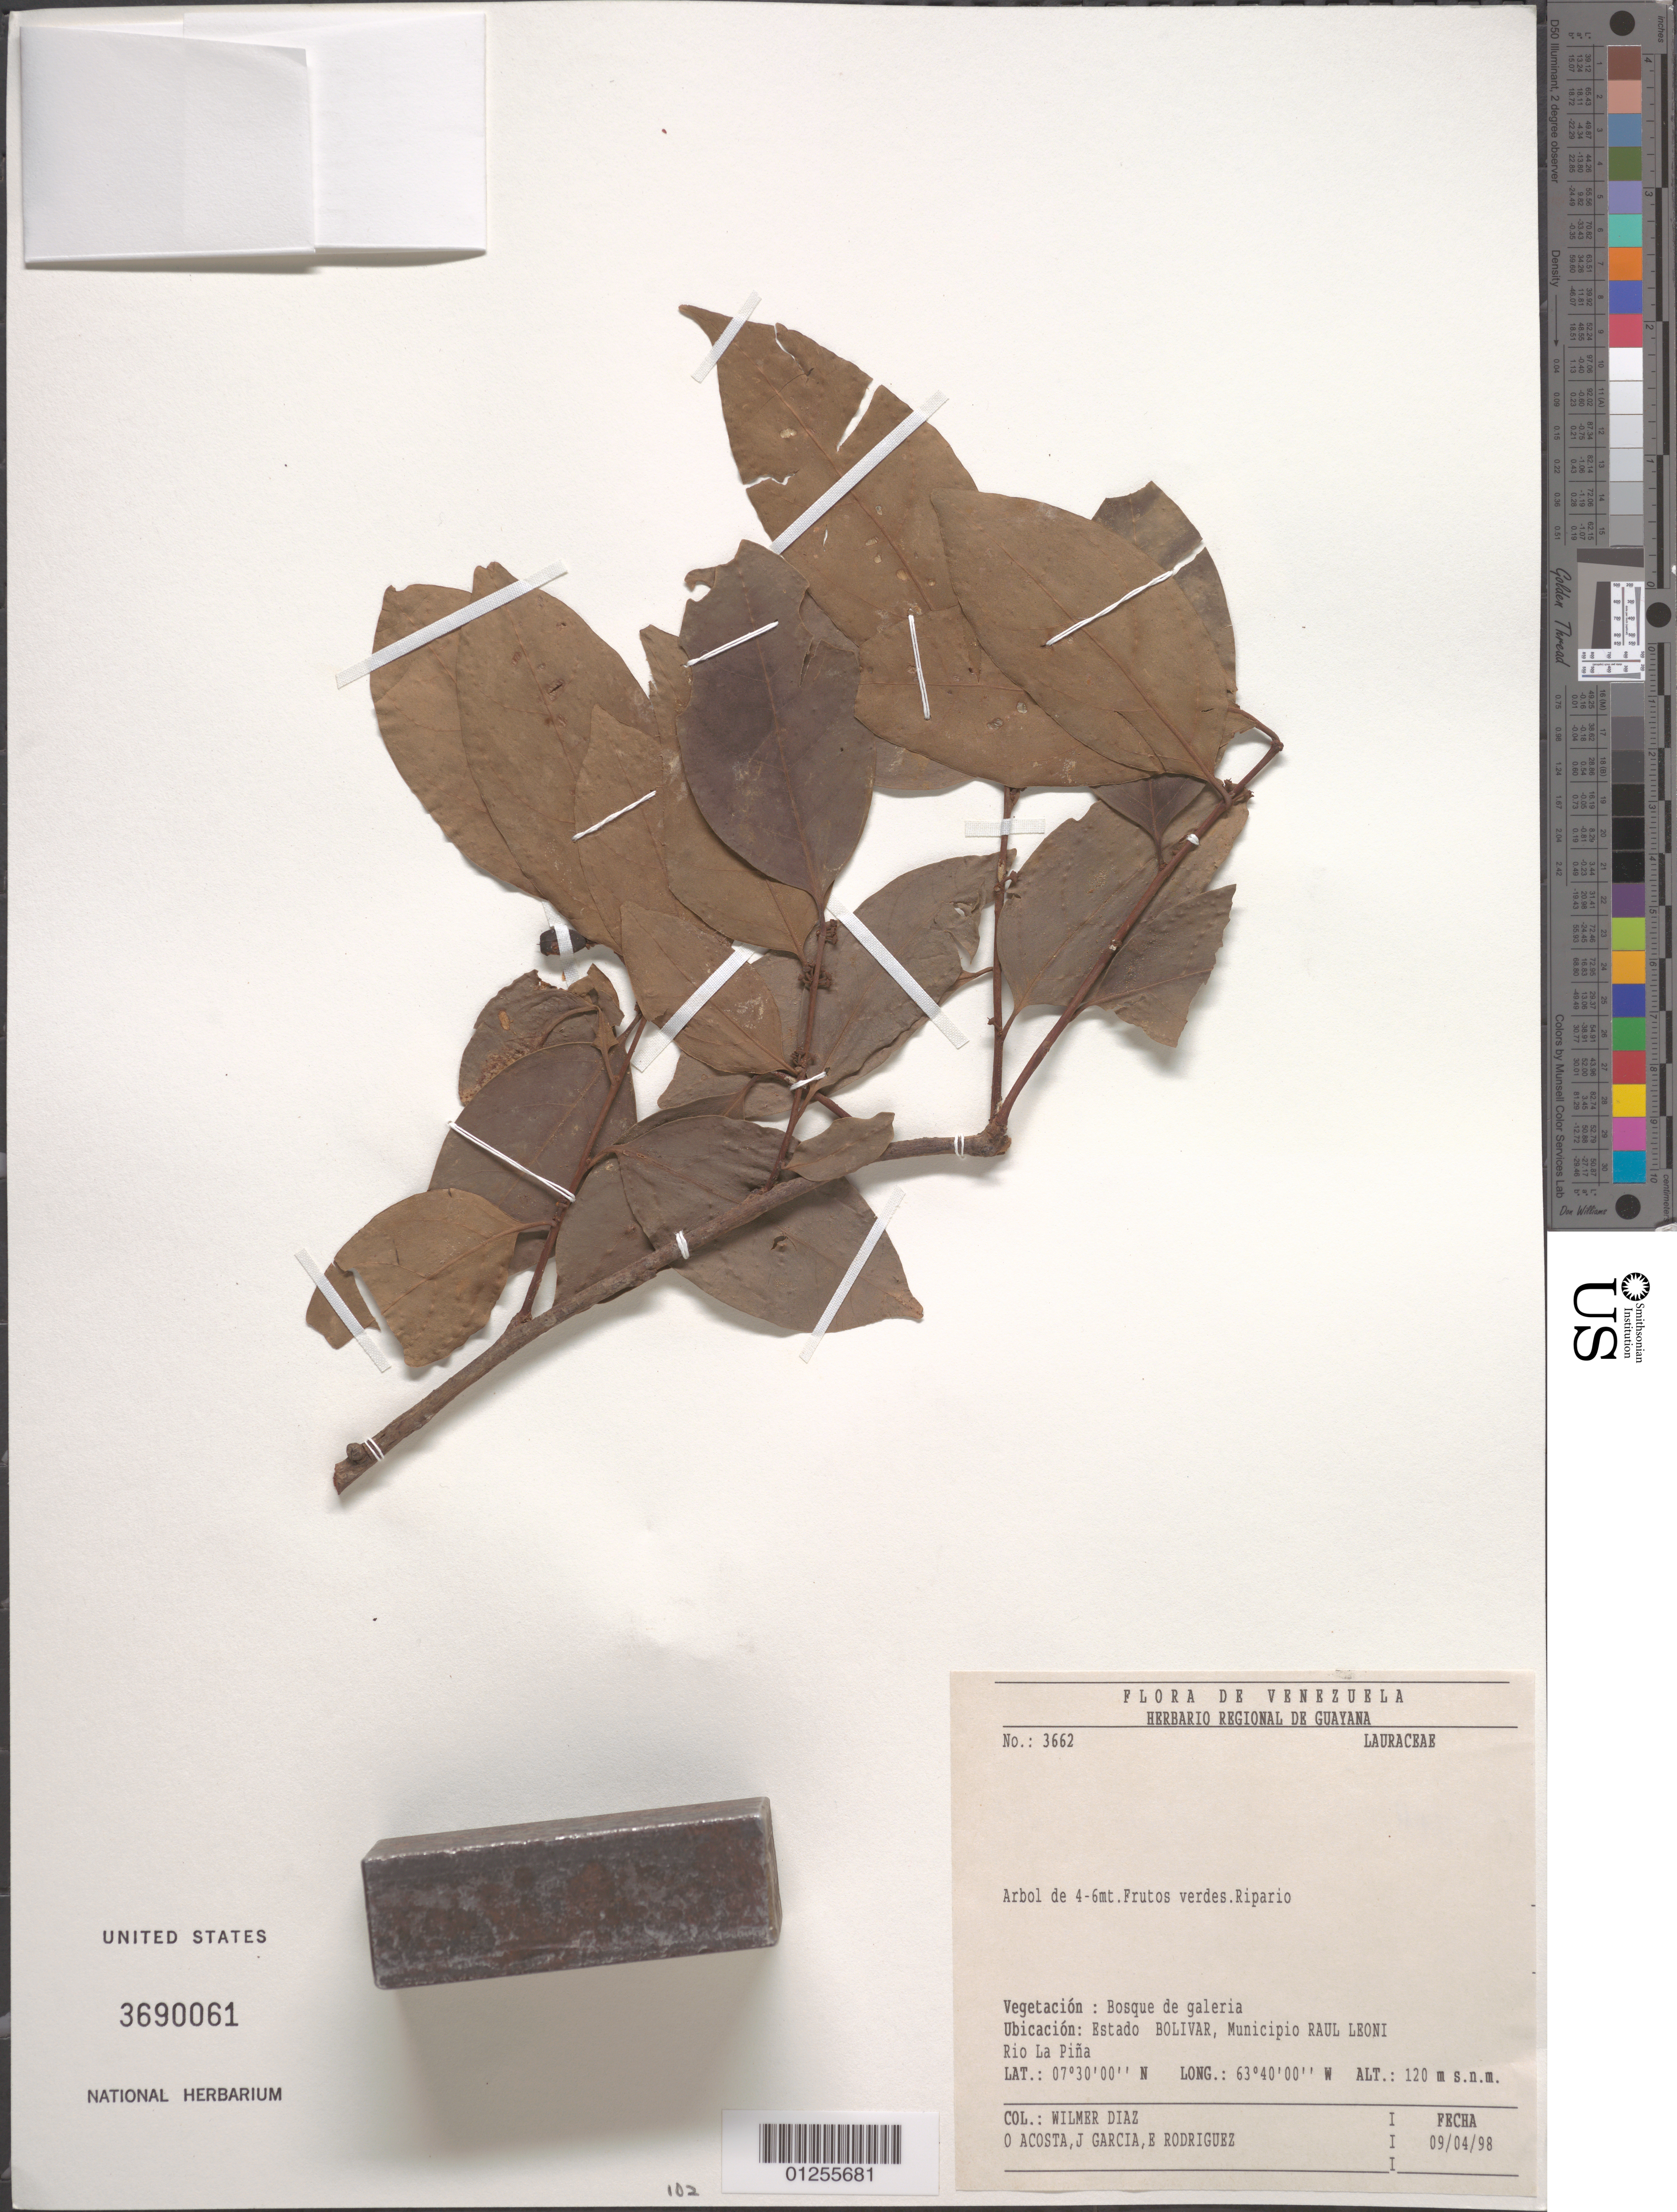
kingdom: Plantae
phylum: Tracheophyta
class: Magnoliopsida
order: Laurales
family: Lauraceae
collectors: W. Díaz P., O. Acosta, J. García & E. Rodriguez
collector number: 3662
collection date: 1998-04-09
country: Venezuela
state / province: Bolivar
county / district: Angostura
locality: Rio La Piña. Raúl Leoni [=Angostura]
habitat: Bosque de galeria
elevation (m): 120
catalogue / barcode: US 3690061